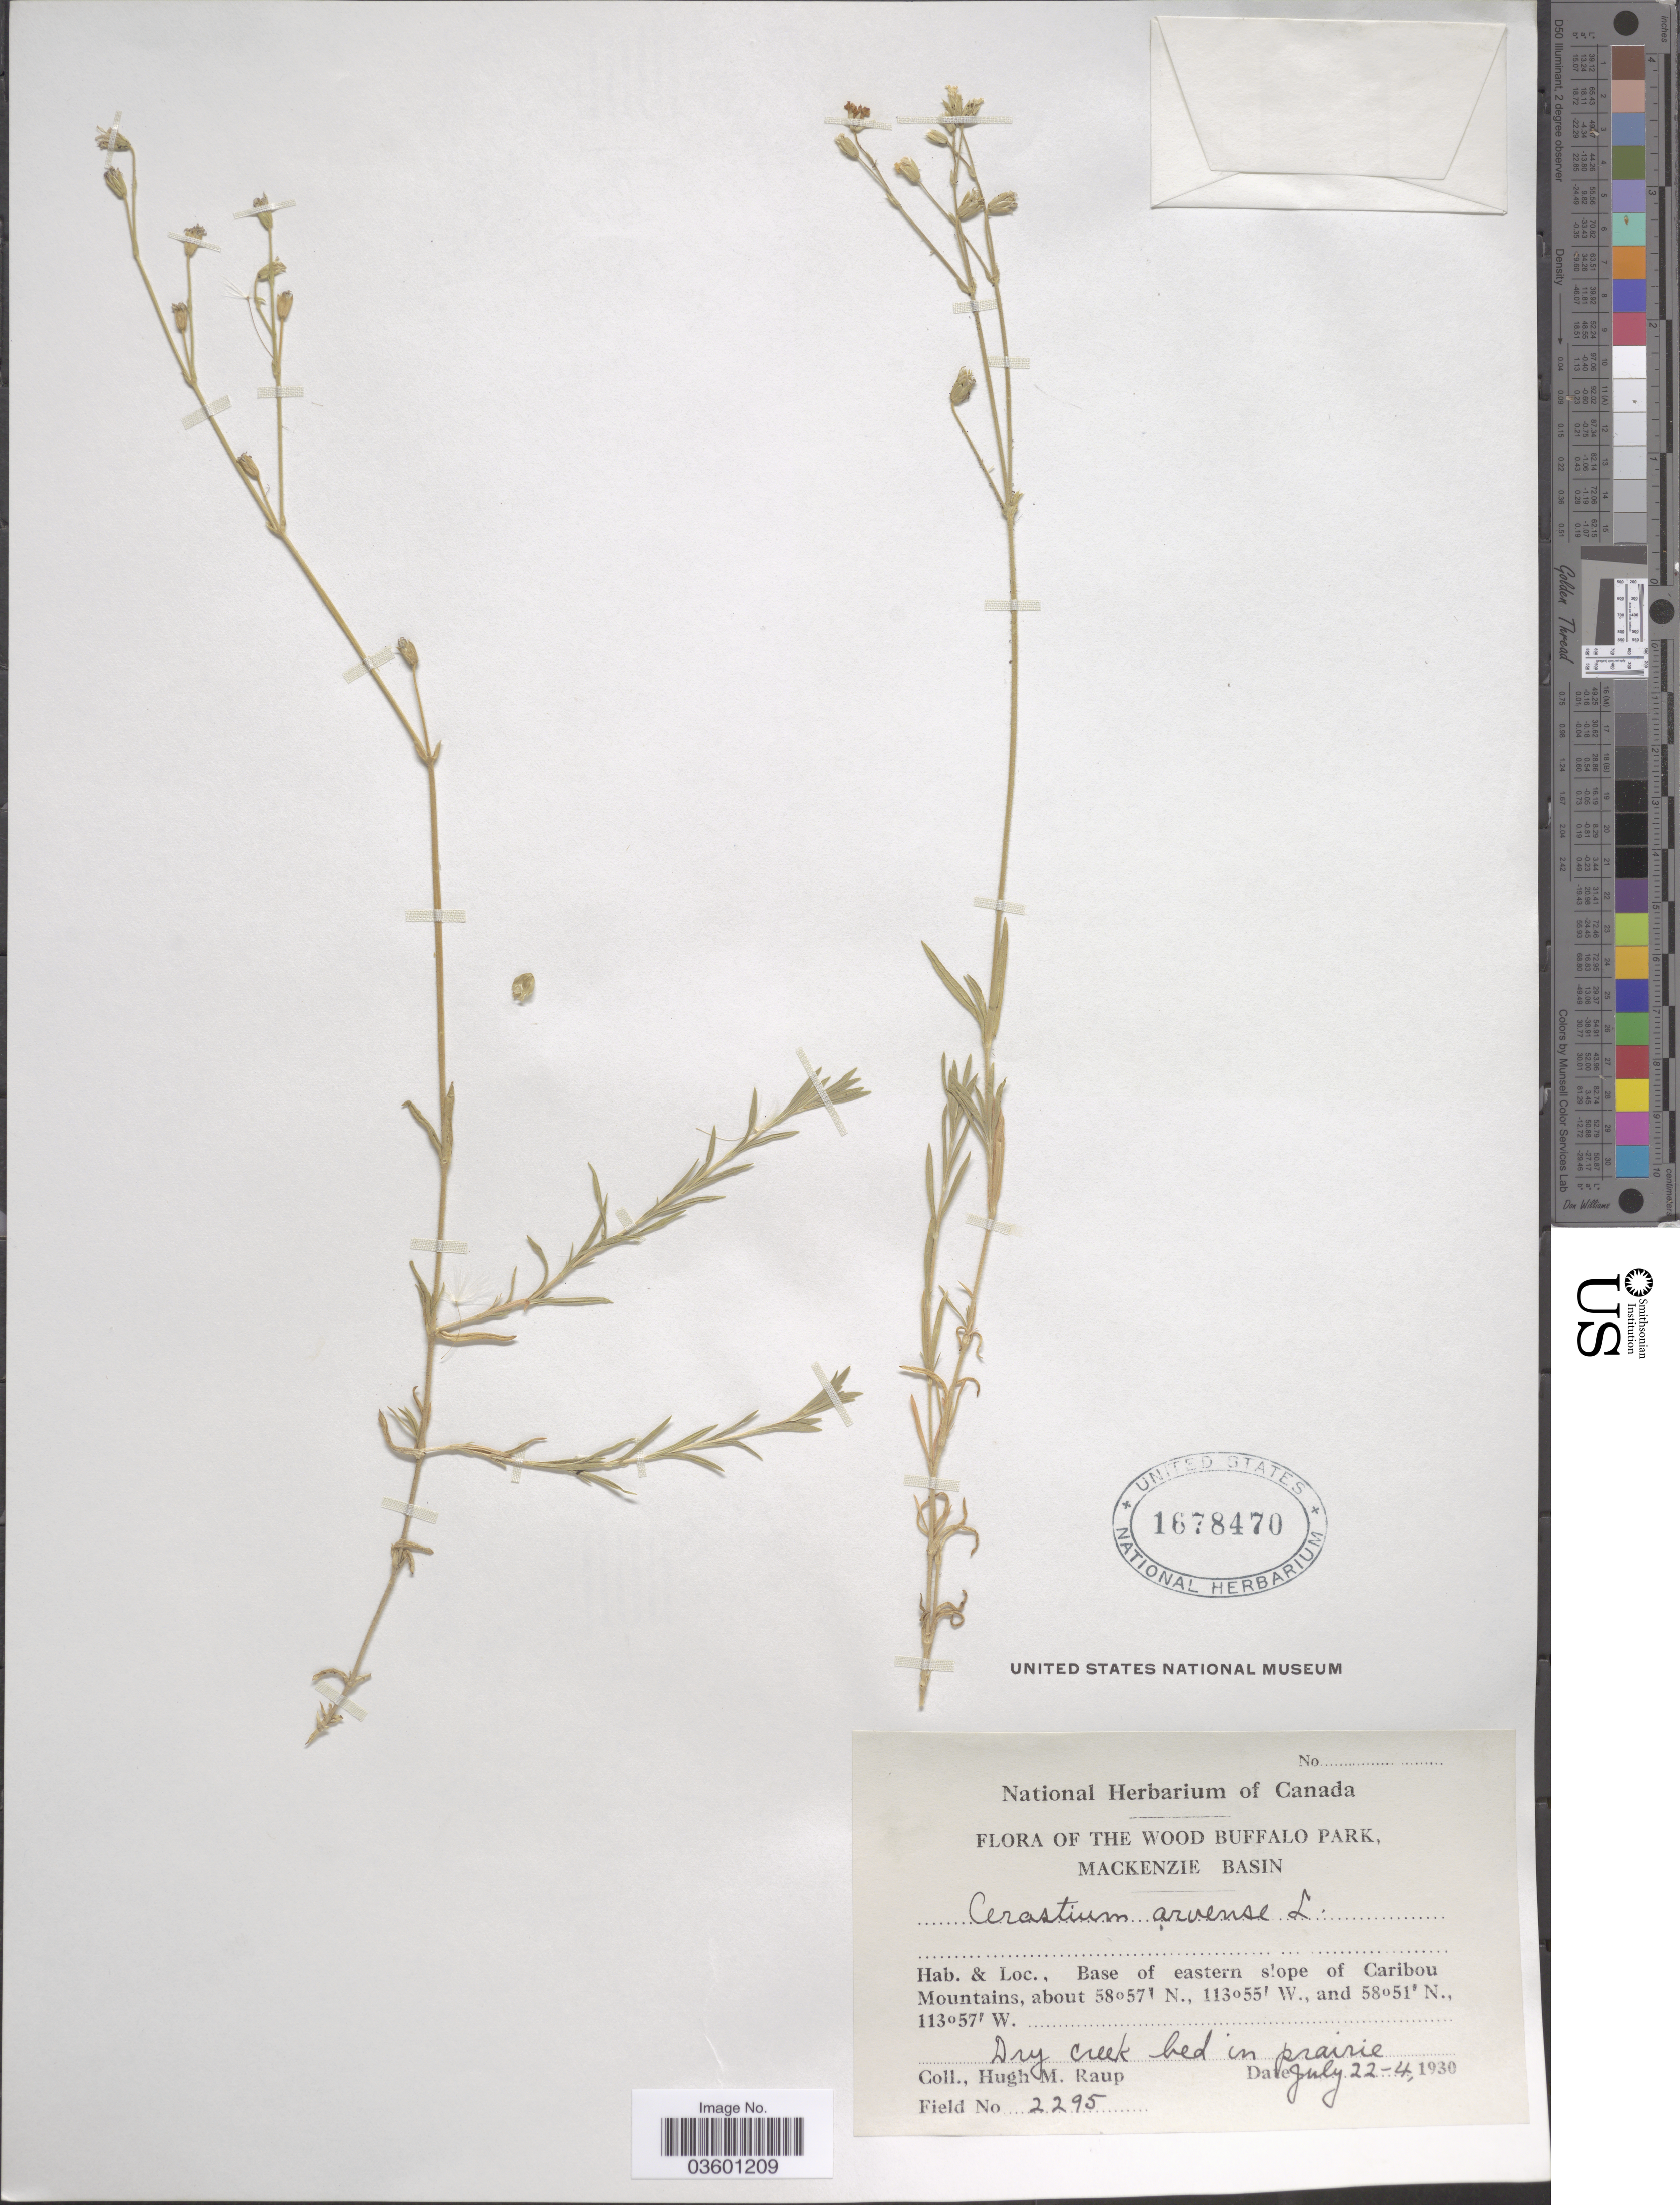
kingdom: Plantae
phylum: Tracheophyta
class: Magnoliopsida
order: Caryophyllales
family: Caryophyllaceae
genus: Cerastium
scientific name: Cerastium arvense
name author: L.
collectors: H. Raup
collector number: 2295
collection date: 1930-07-04/1930-07-22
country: Canada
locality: The Wood Buffalo Park, Mackenzie Basin. Base of eastern slope of Caribou Mountains.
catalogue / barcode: US 1678470